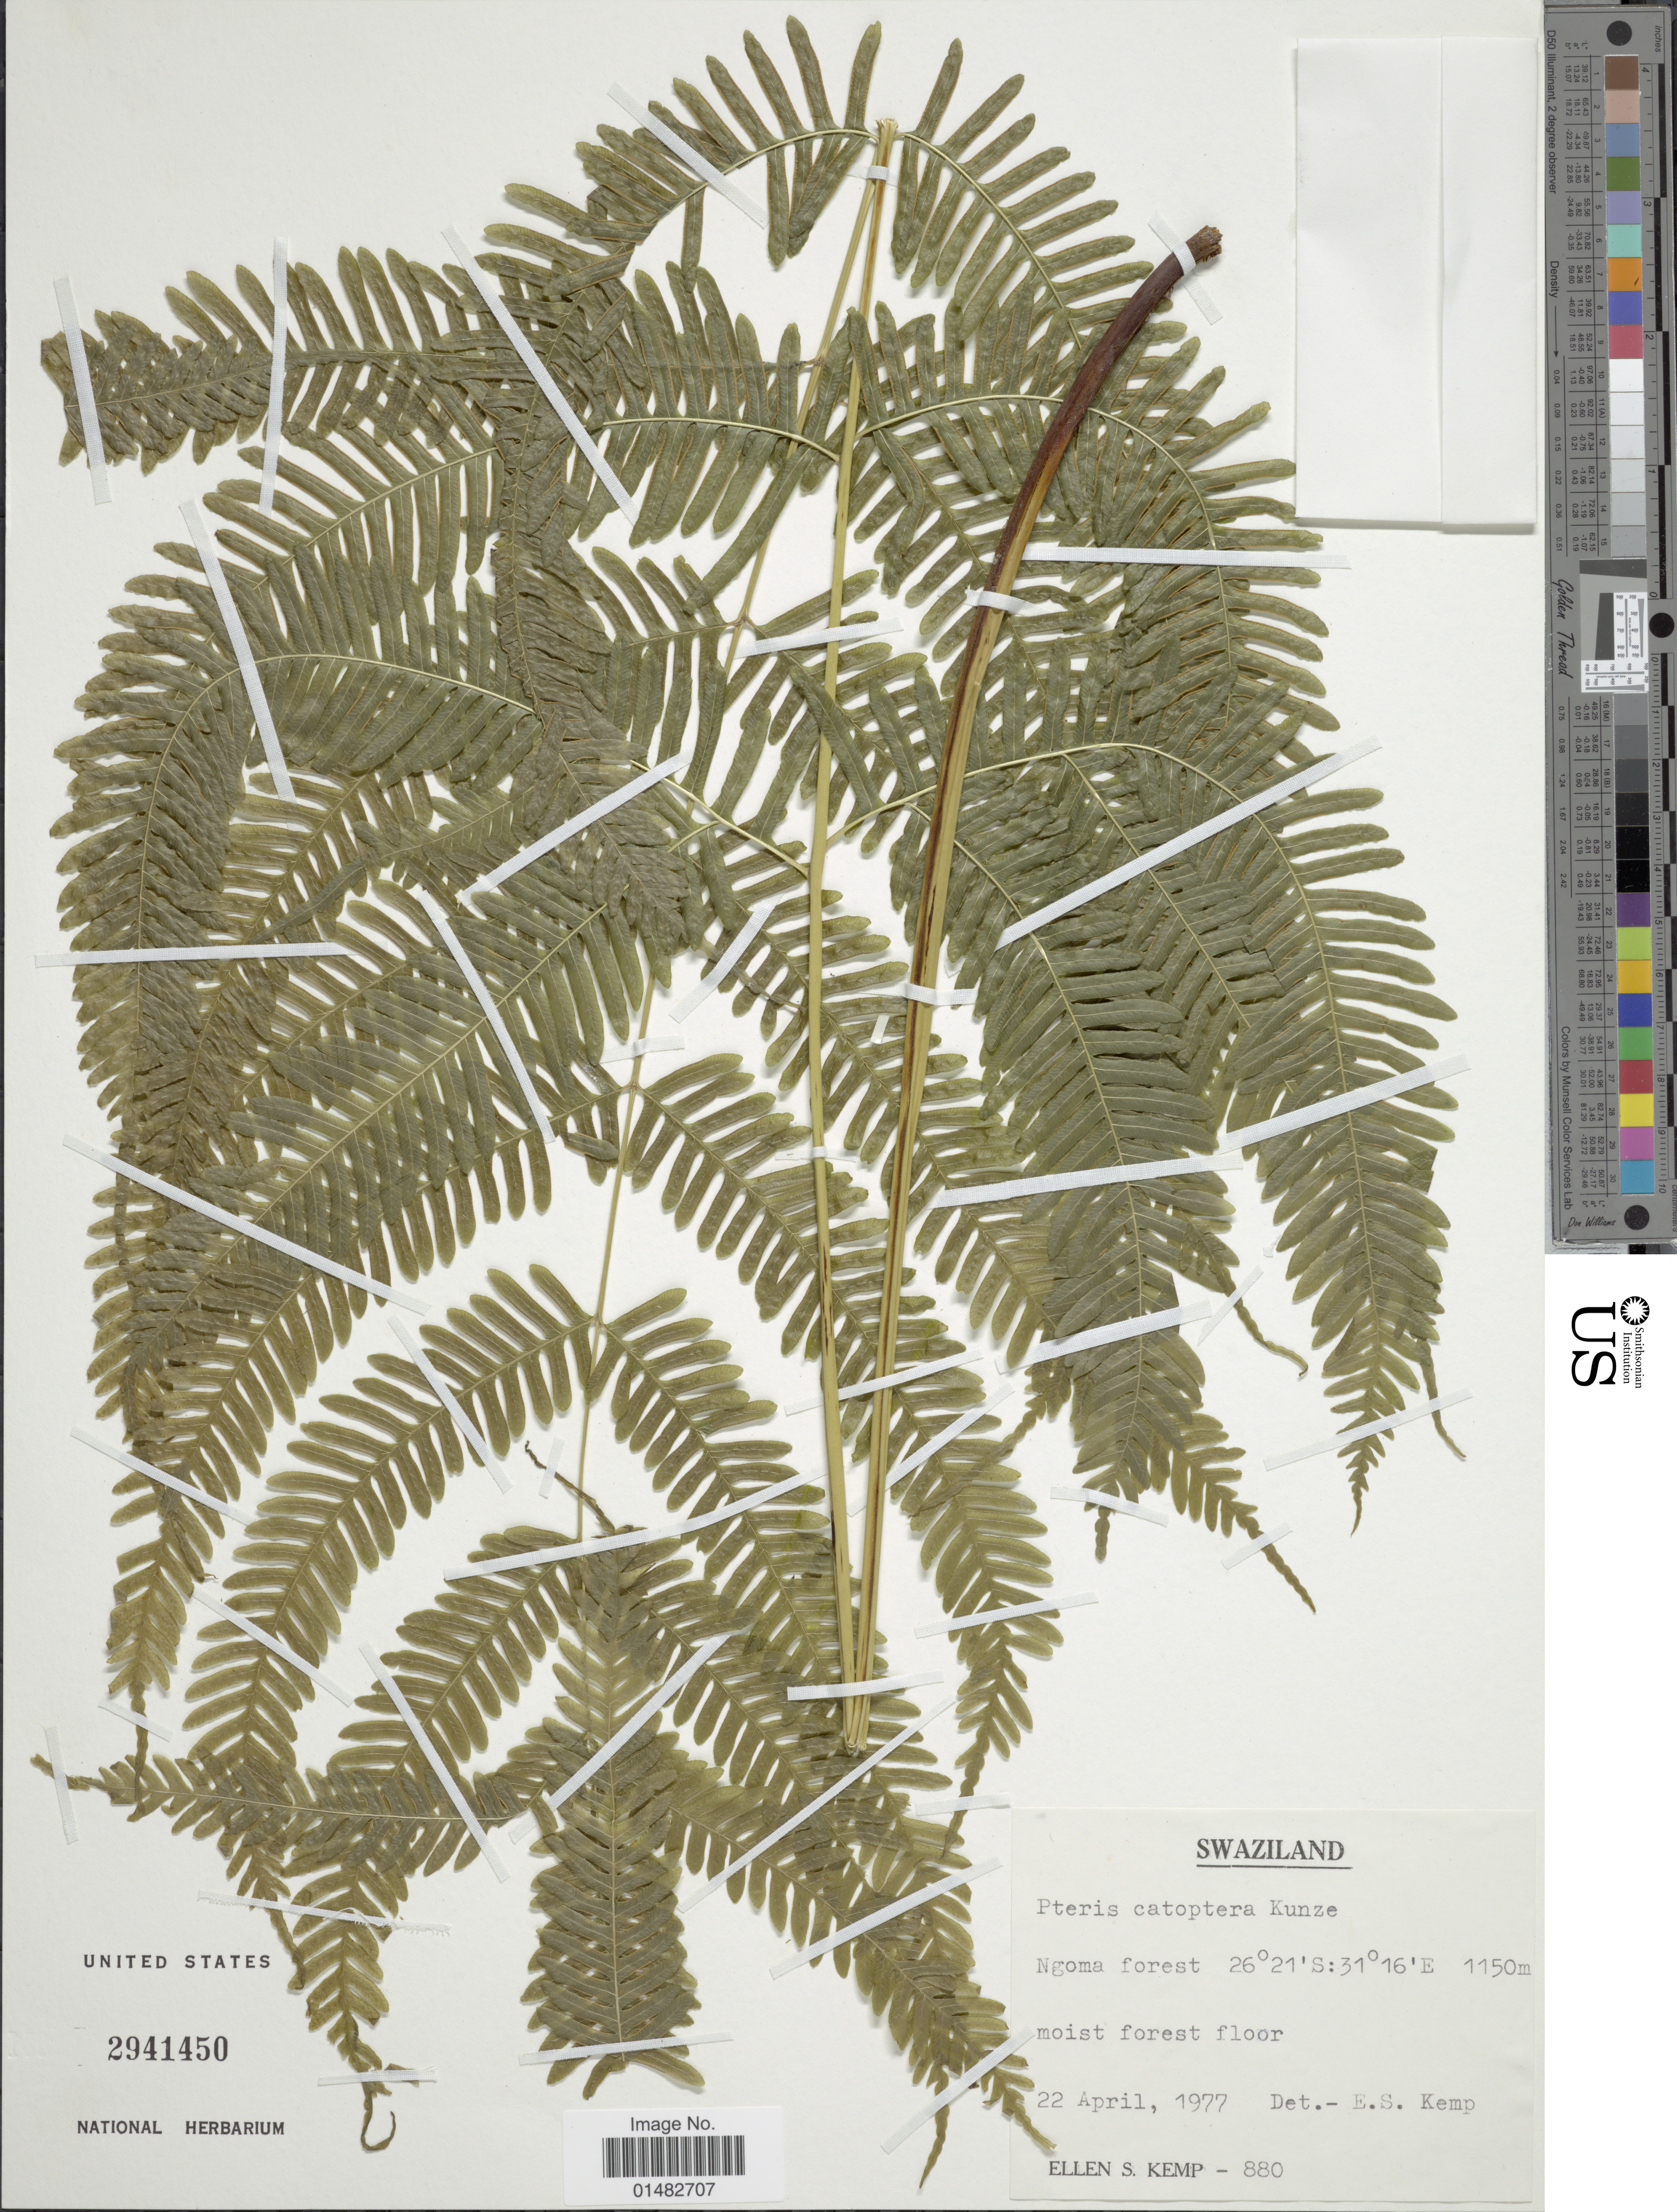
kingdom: Plantae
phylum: Tracheophyta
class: Polypodiopsida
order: Polypodiales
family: Pteridaceae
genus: Pteris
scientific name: Pteris catoptera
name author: Kunze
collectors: E. S. Kemp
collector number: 880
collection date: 1977-04-22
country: Eswatini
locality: Swaziland, Ngoma forest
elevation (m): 1150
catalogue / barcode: US 2941450